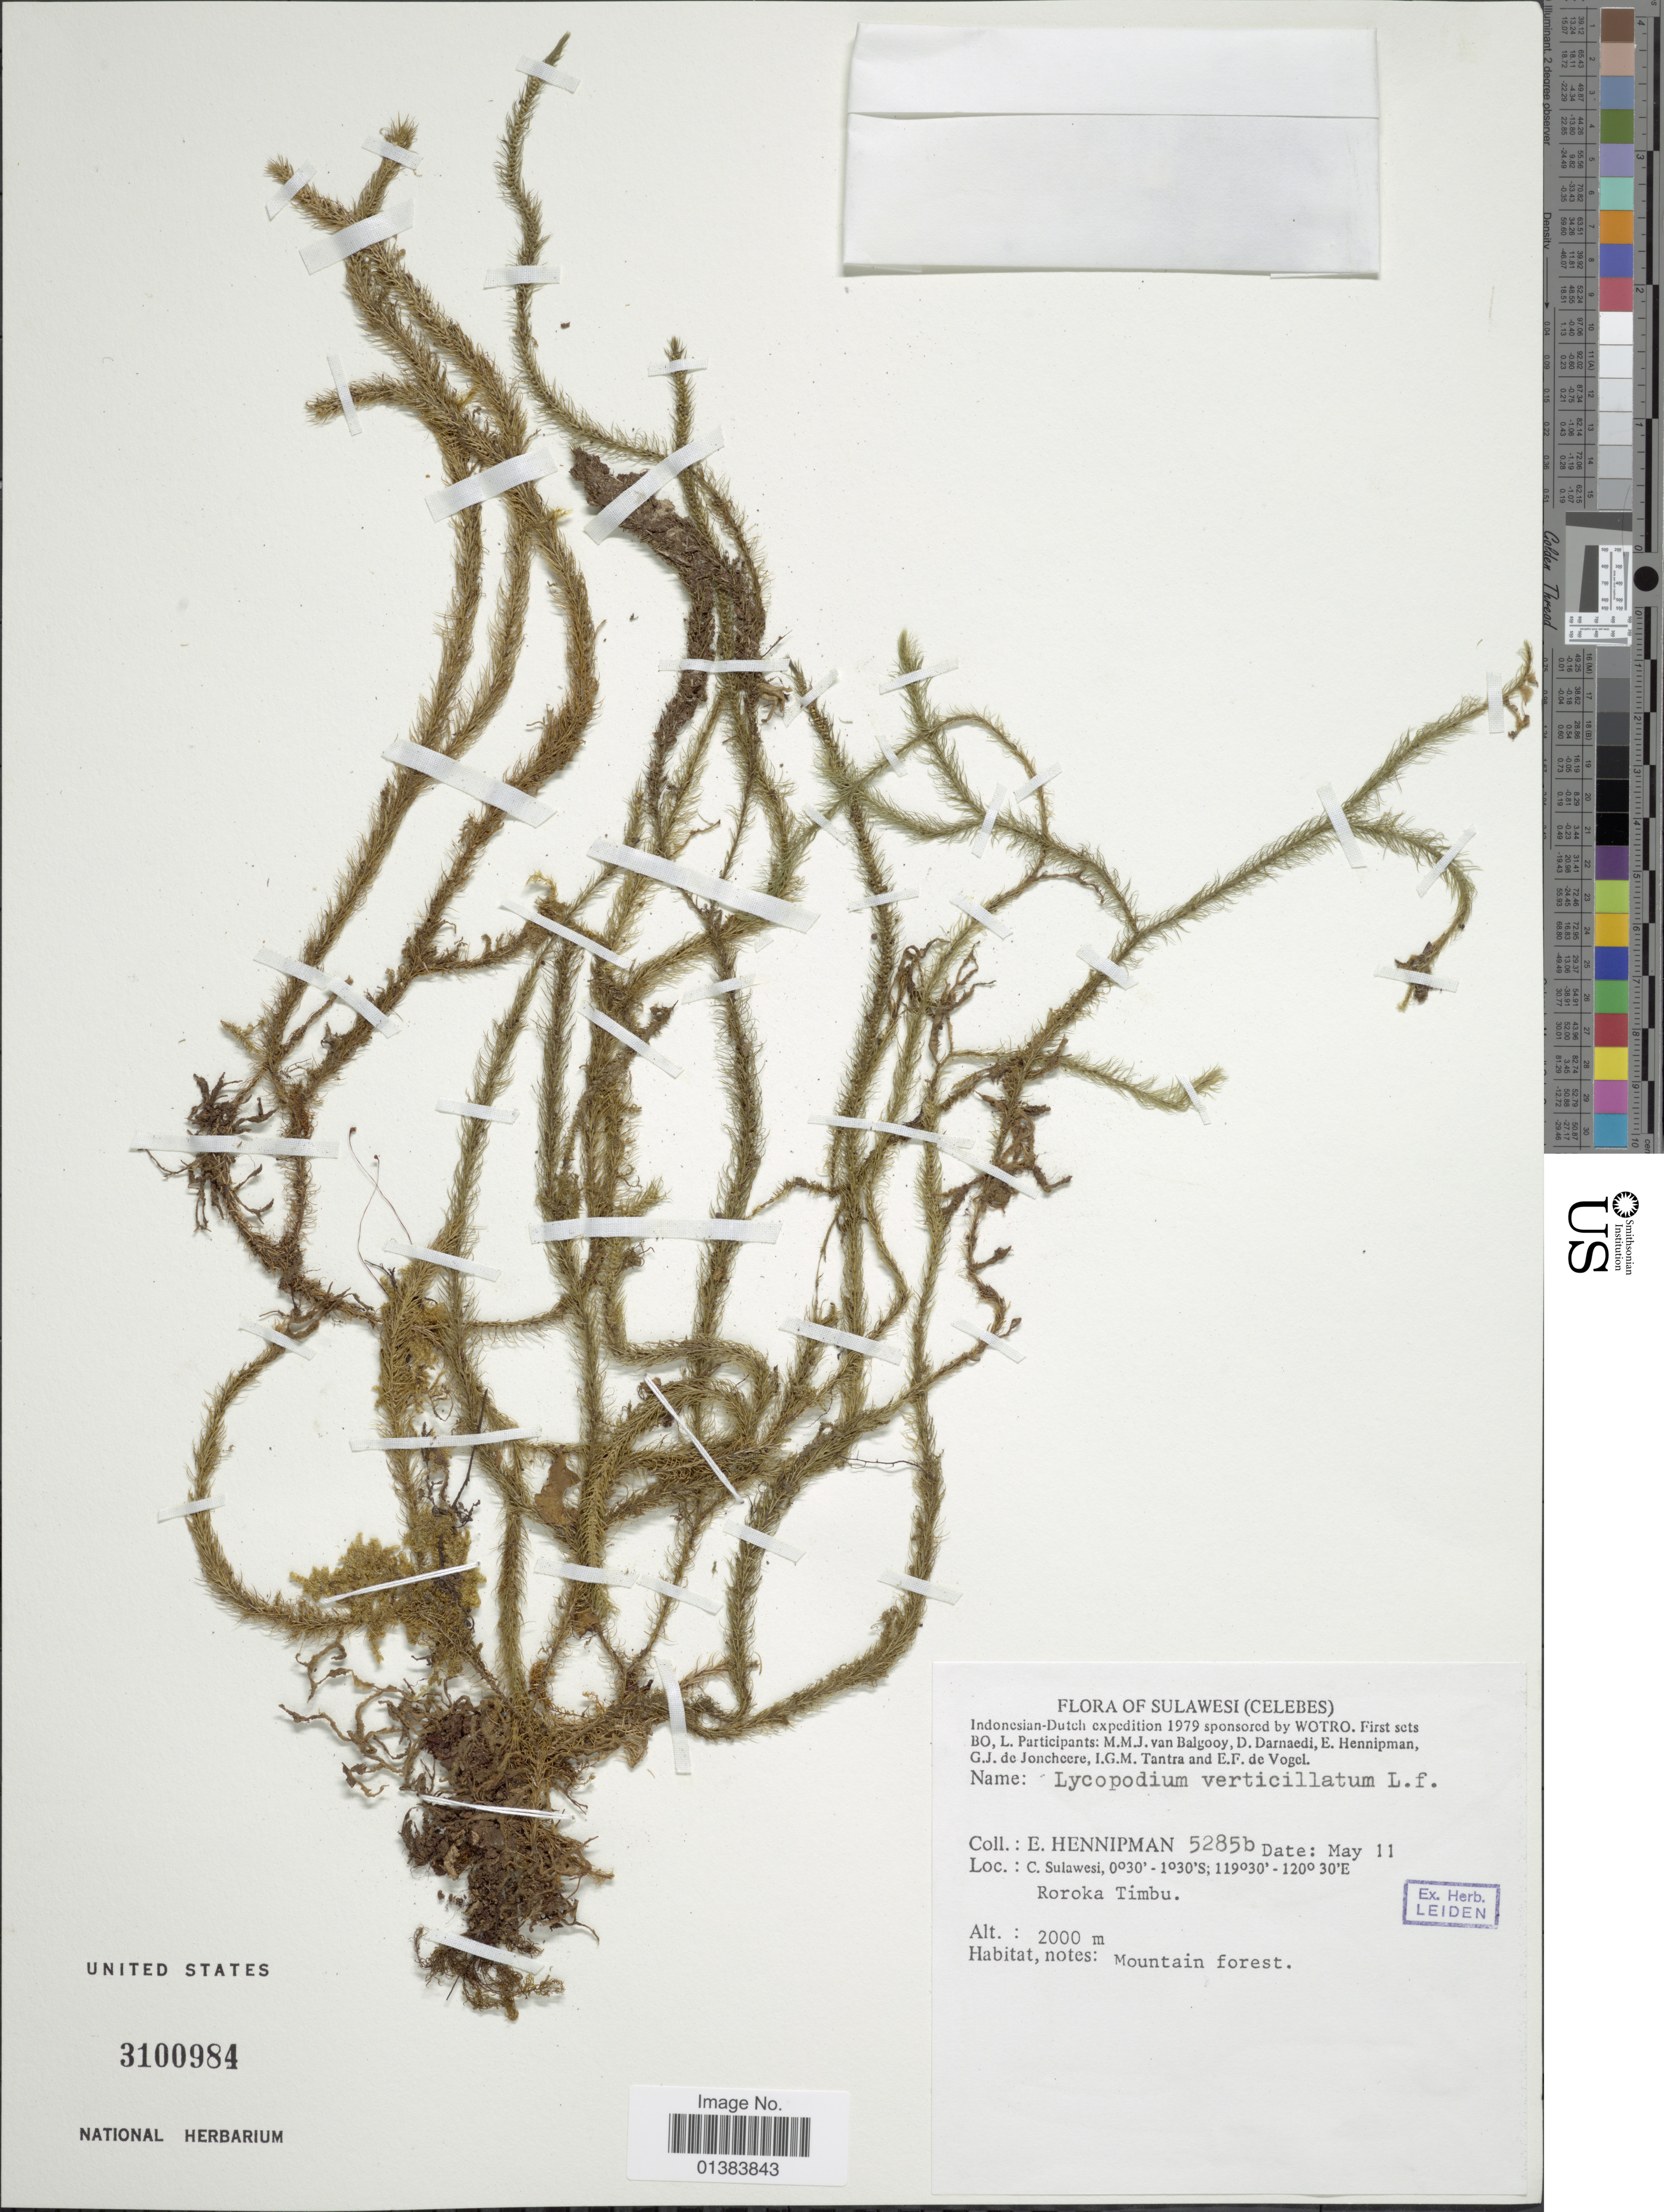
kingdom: Plantae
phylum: Tracheophyta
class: Lycopodiopsida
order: Lycopodiales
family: Lycopodiaceae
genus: Phlegmariurus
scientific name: Phlegmariurus verticillatus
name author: (L. f.) A. R. Field & Testo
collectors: E. Hennipman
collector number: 5285b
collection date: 1979-05-11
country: Indonesia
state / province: Sulawesi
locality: (Celebes)), C. Sulawesi, Roroka Timbu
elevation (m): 2000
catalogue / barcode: US 3100984